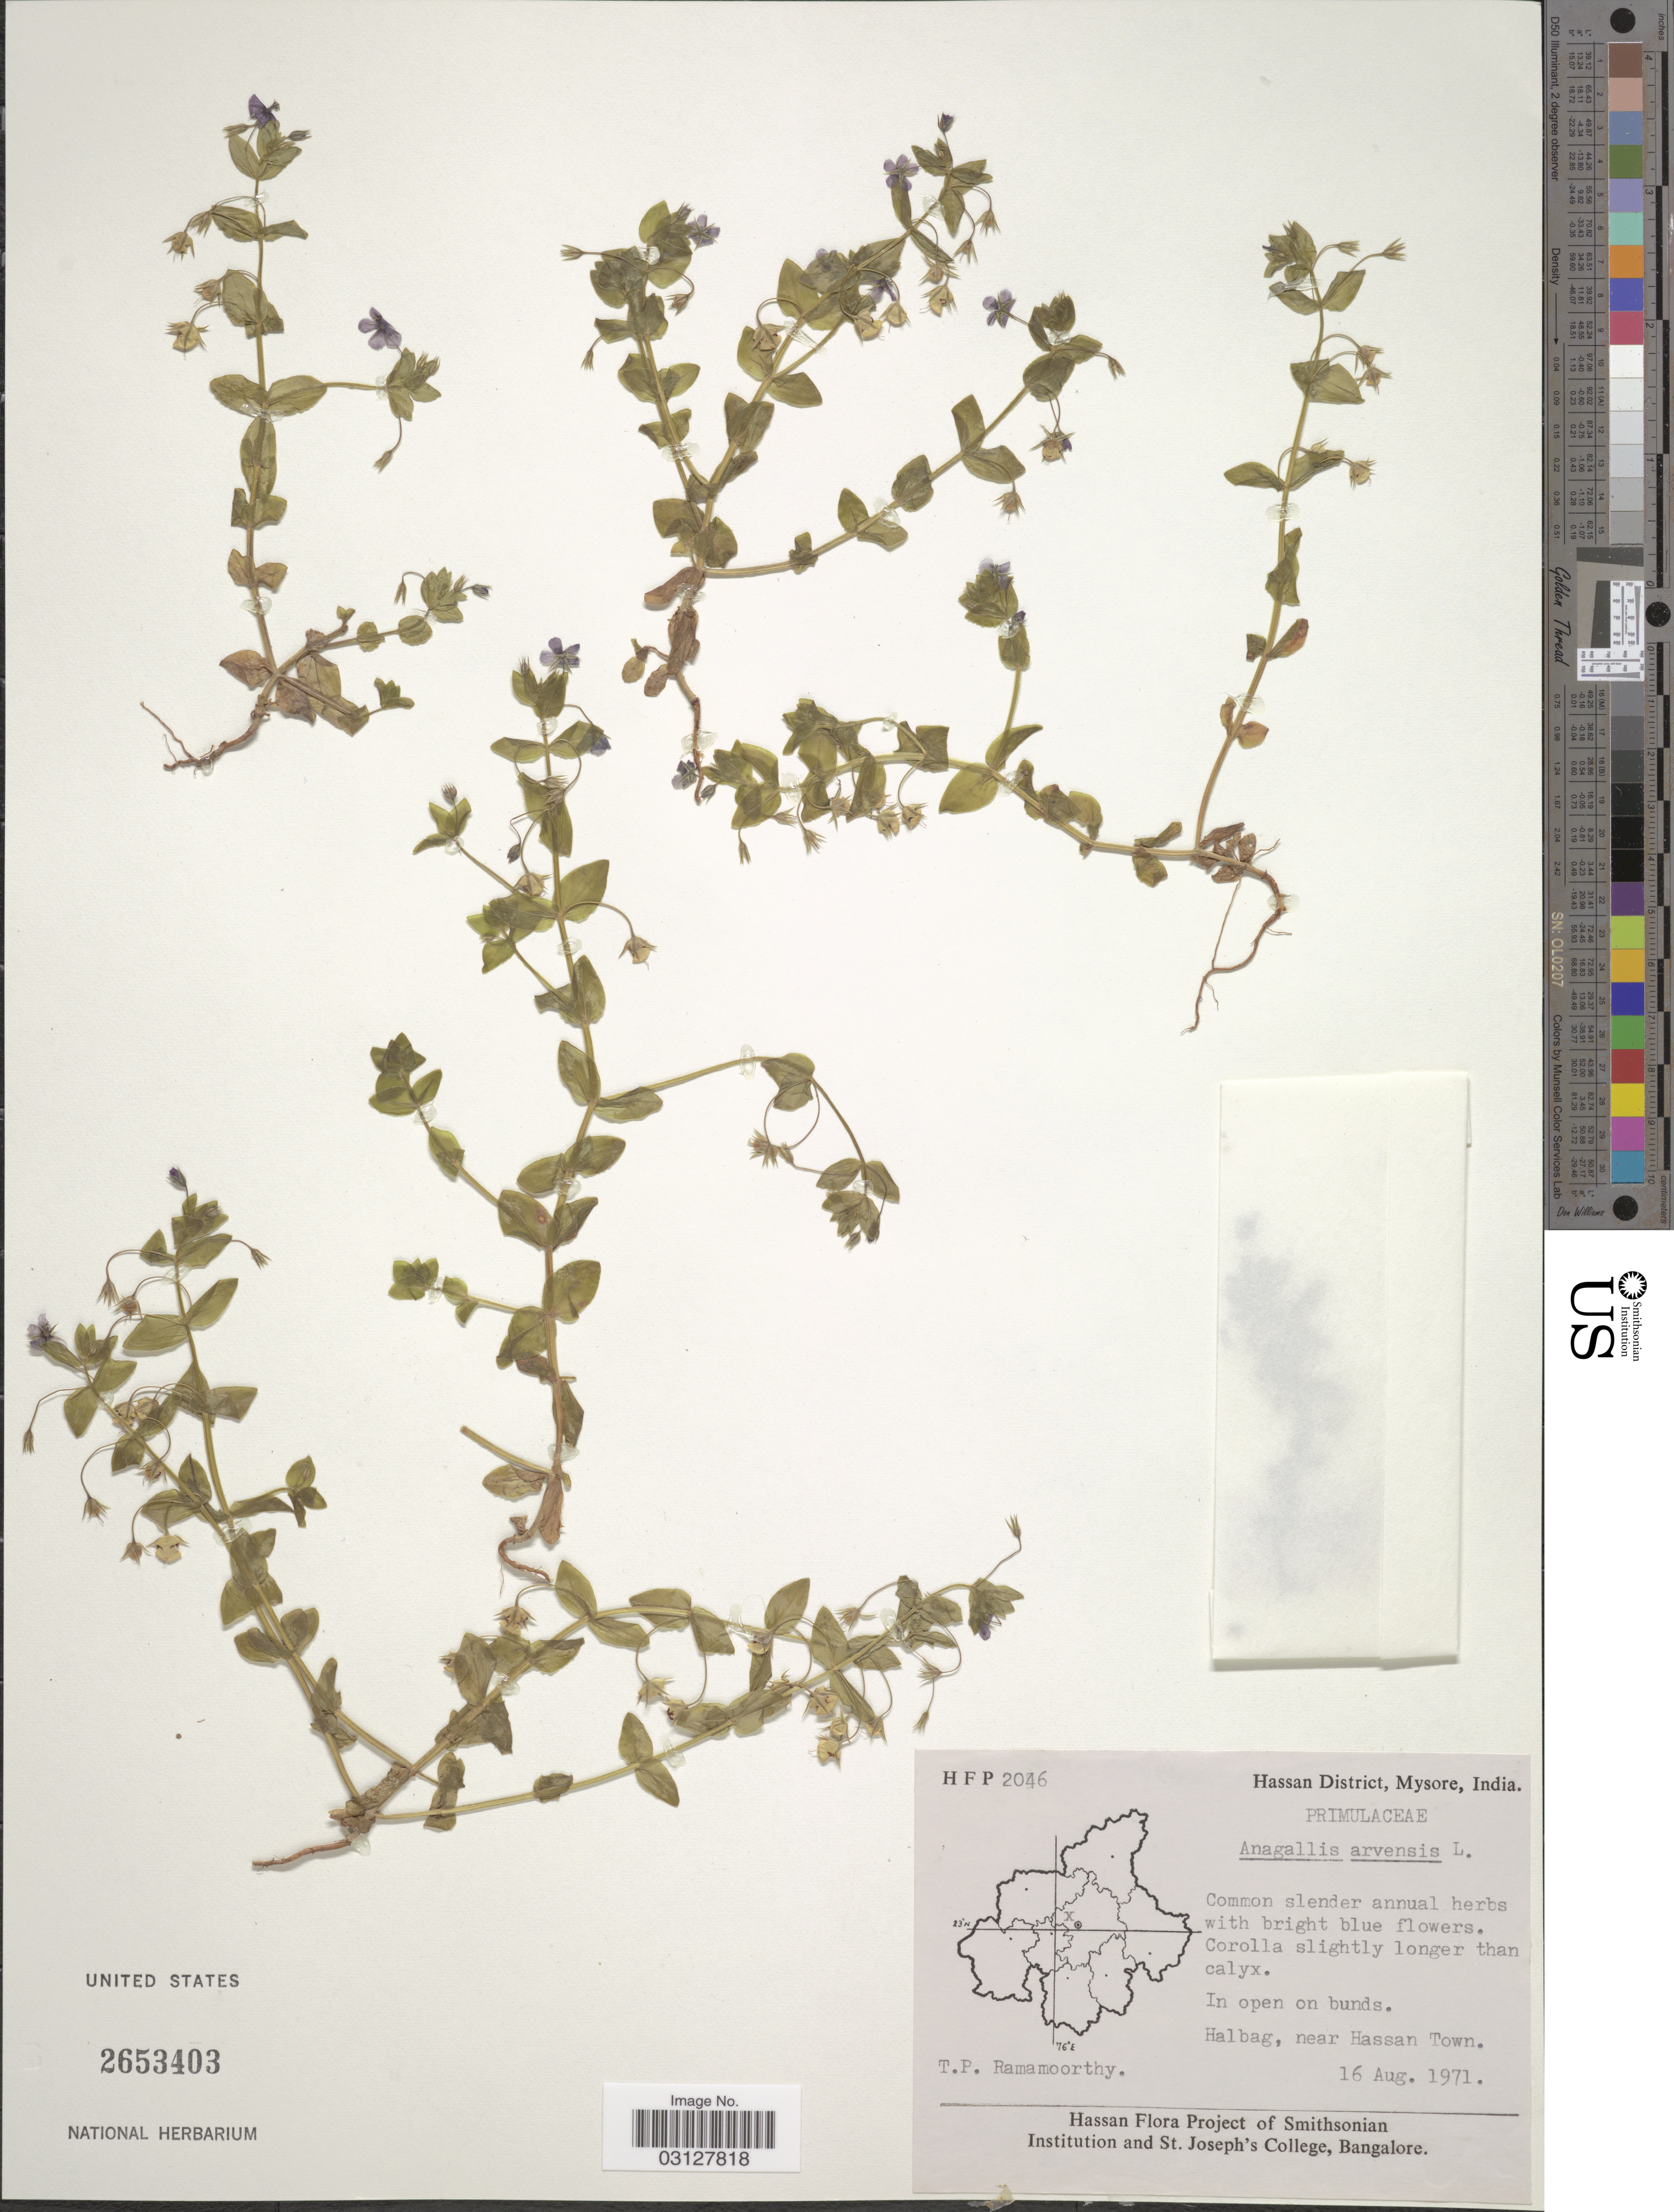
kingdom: Plantae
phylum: Tracheophyta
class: Magnoliopsida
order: Ericales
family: Primulaceae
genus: Anagallis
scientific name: Anagallis arvensis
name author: L.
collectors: T. P. Ramamoorthy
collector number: H F P 2046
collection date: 1971-08-16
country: India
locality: Hassan District, Mysore. Halbag, near Hassan Town.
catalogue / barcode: US 2653403